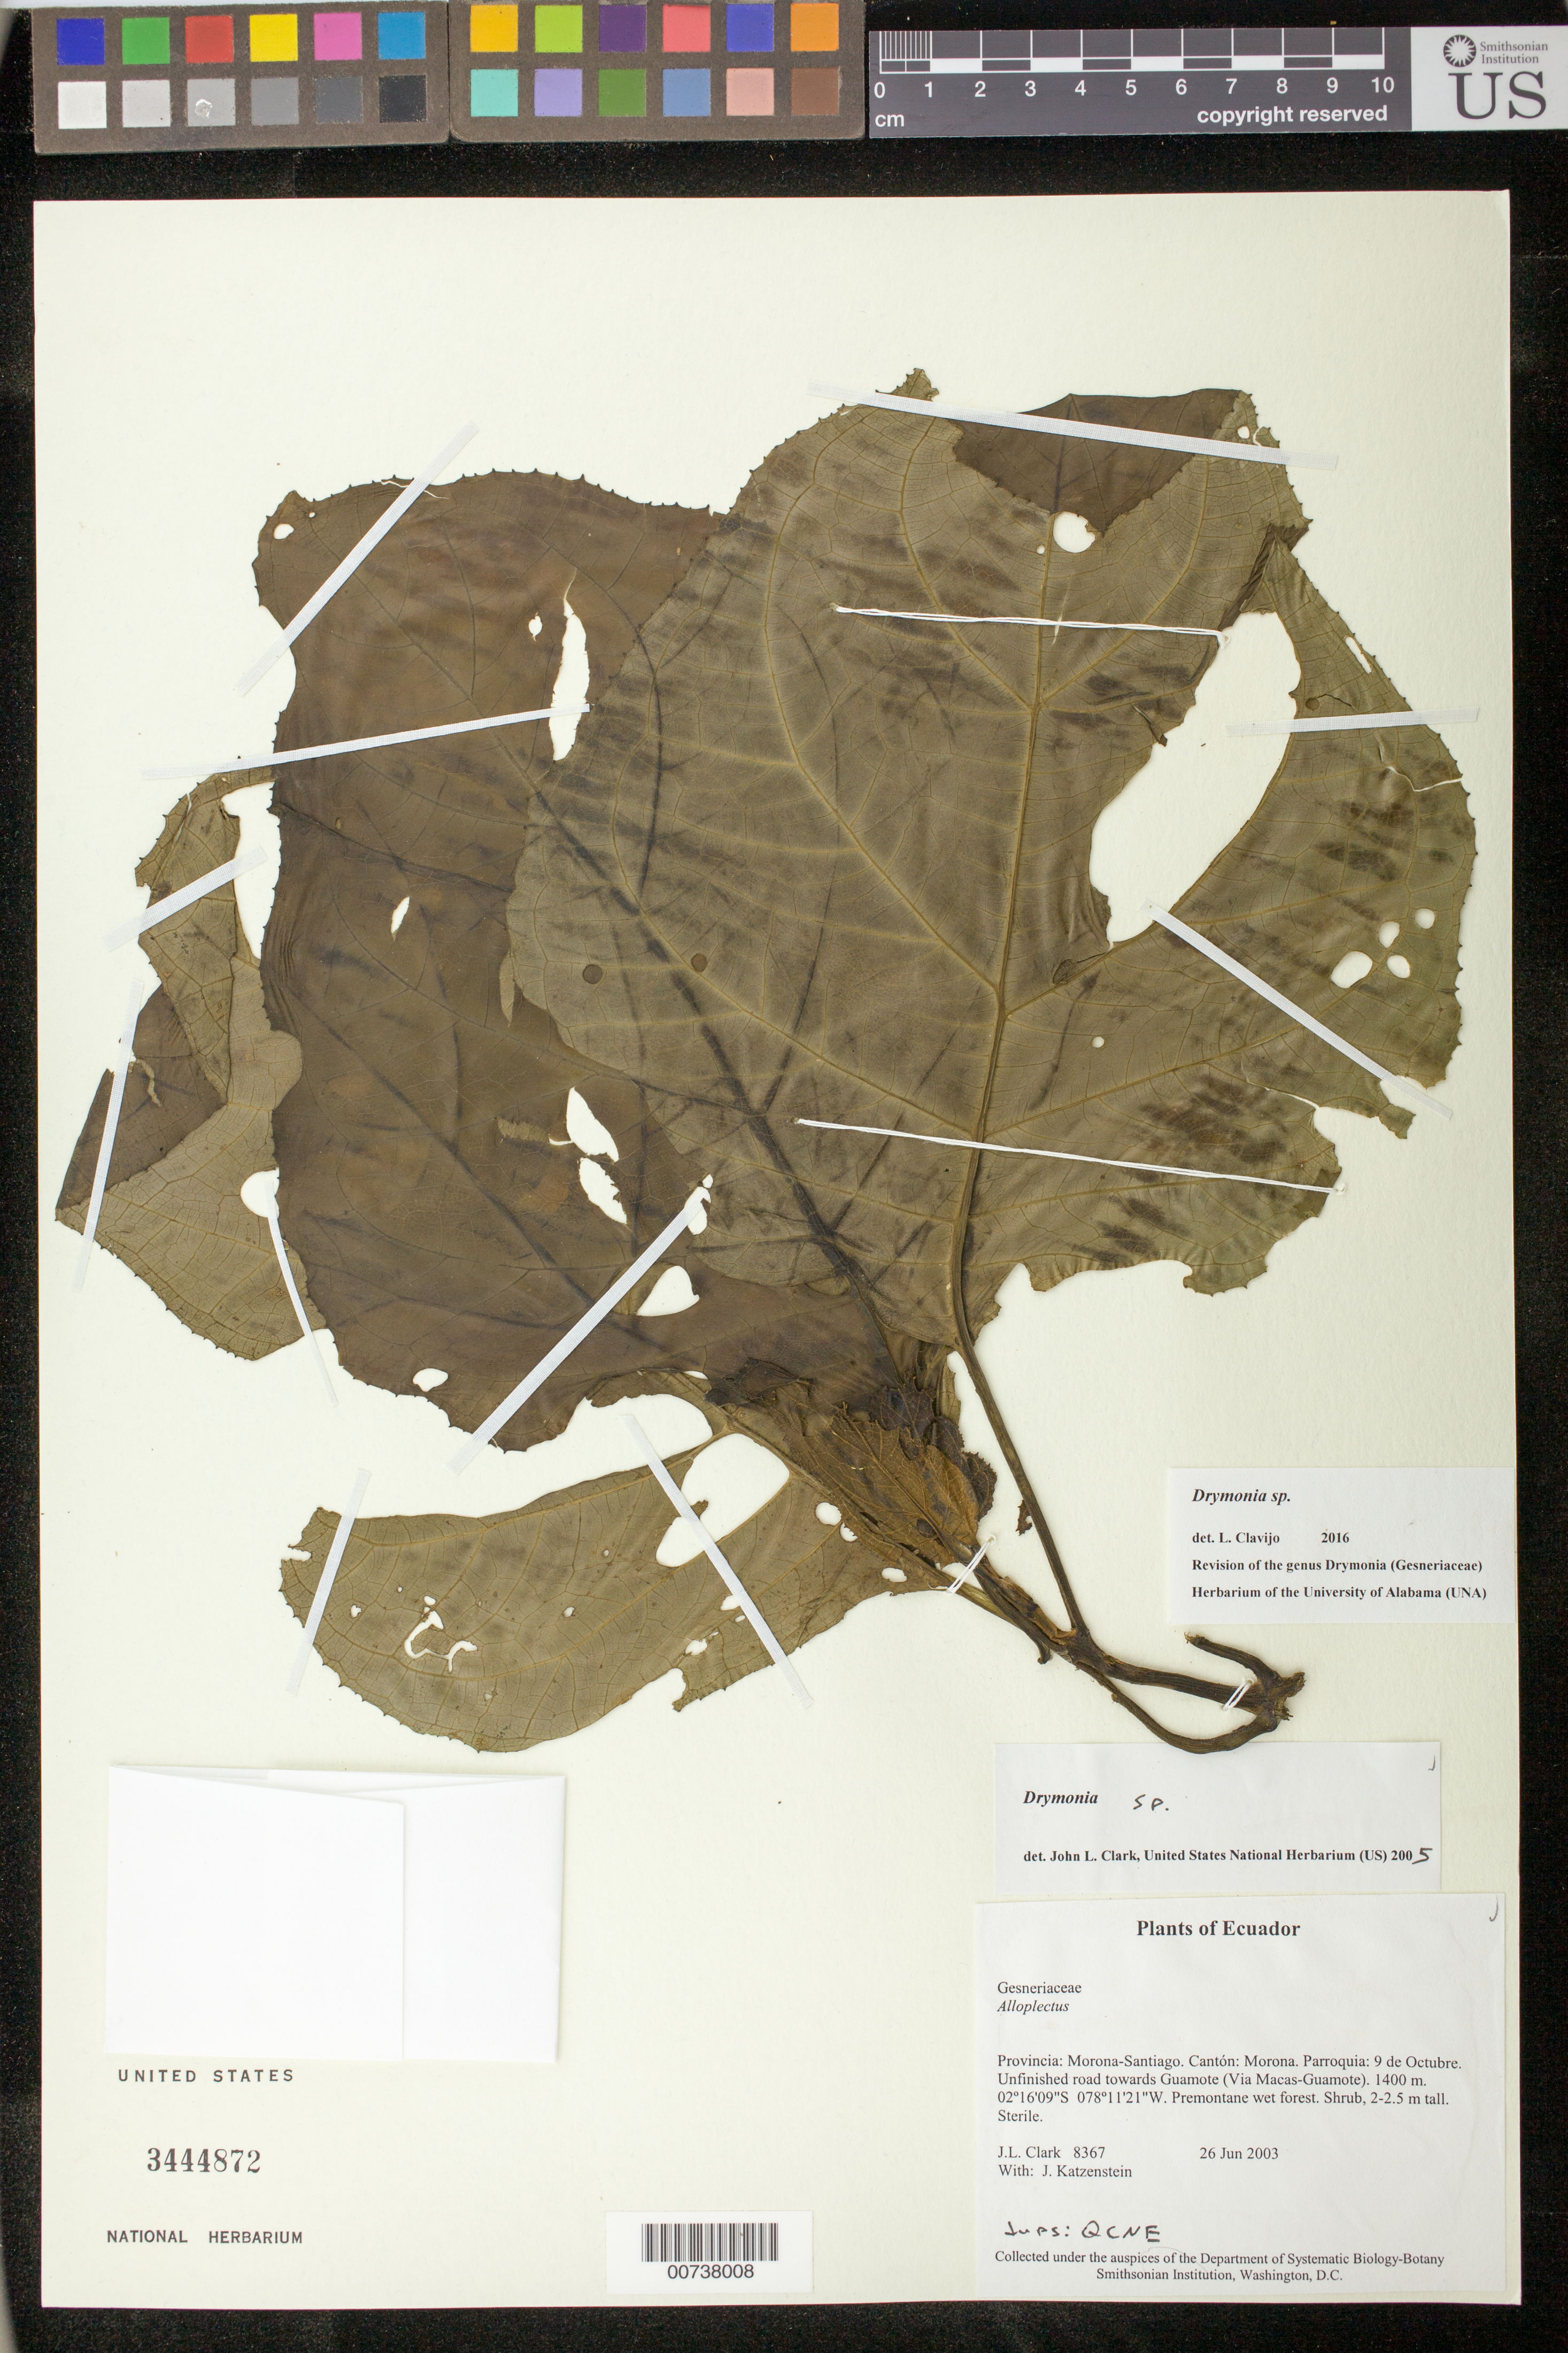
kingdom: Plantae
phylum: Tracheophyta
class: Magnoliopsida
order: Lamiales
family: Gesneriaceae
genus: Drymonia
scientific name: Drymonia sp.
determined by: Clark, J. L., (SEL), The Marie Selby Botanical Garden (UNITED STATES)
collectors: J. L. Clark & J. Katzenstein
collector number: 8367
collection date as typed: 26 Jun 2003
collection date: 2003-06-26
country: Ecuador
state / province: Morona-Santiago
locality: Morona. Parroquia: 9 de Octubre. Unfinished road towards Guamote (Via Macas-Guamote).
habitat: Premontane wet forest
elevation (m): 1400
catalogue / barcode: US 3444872